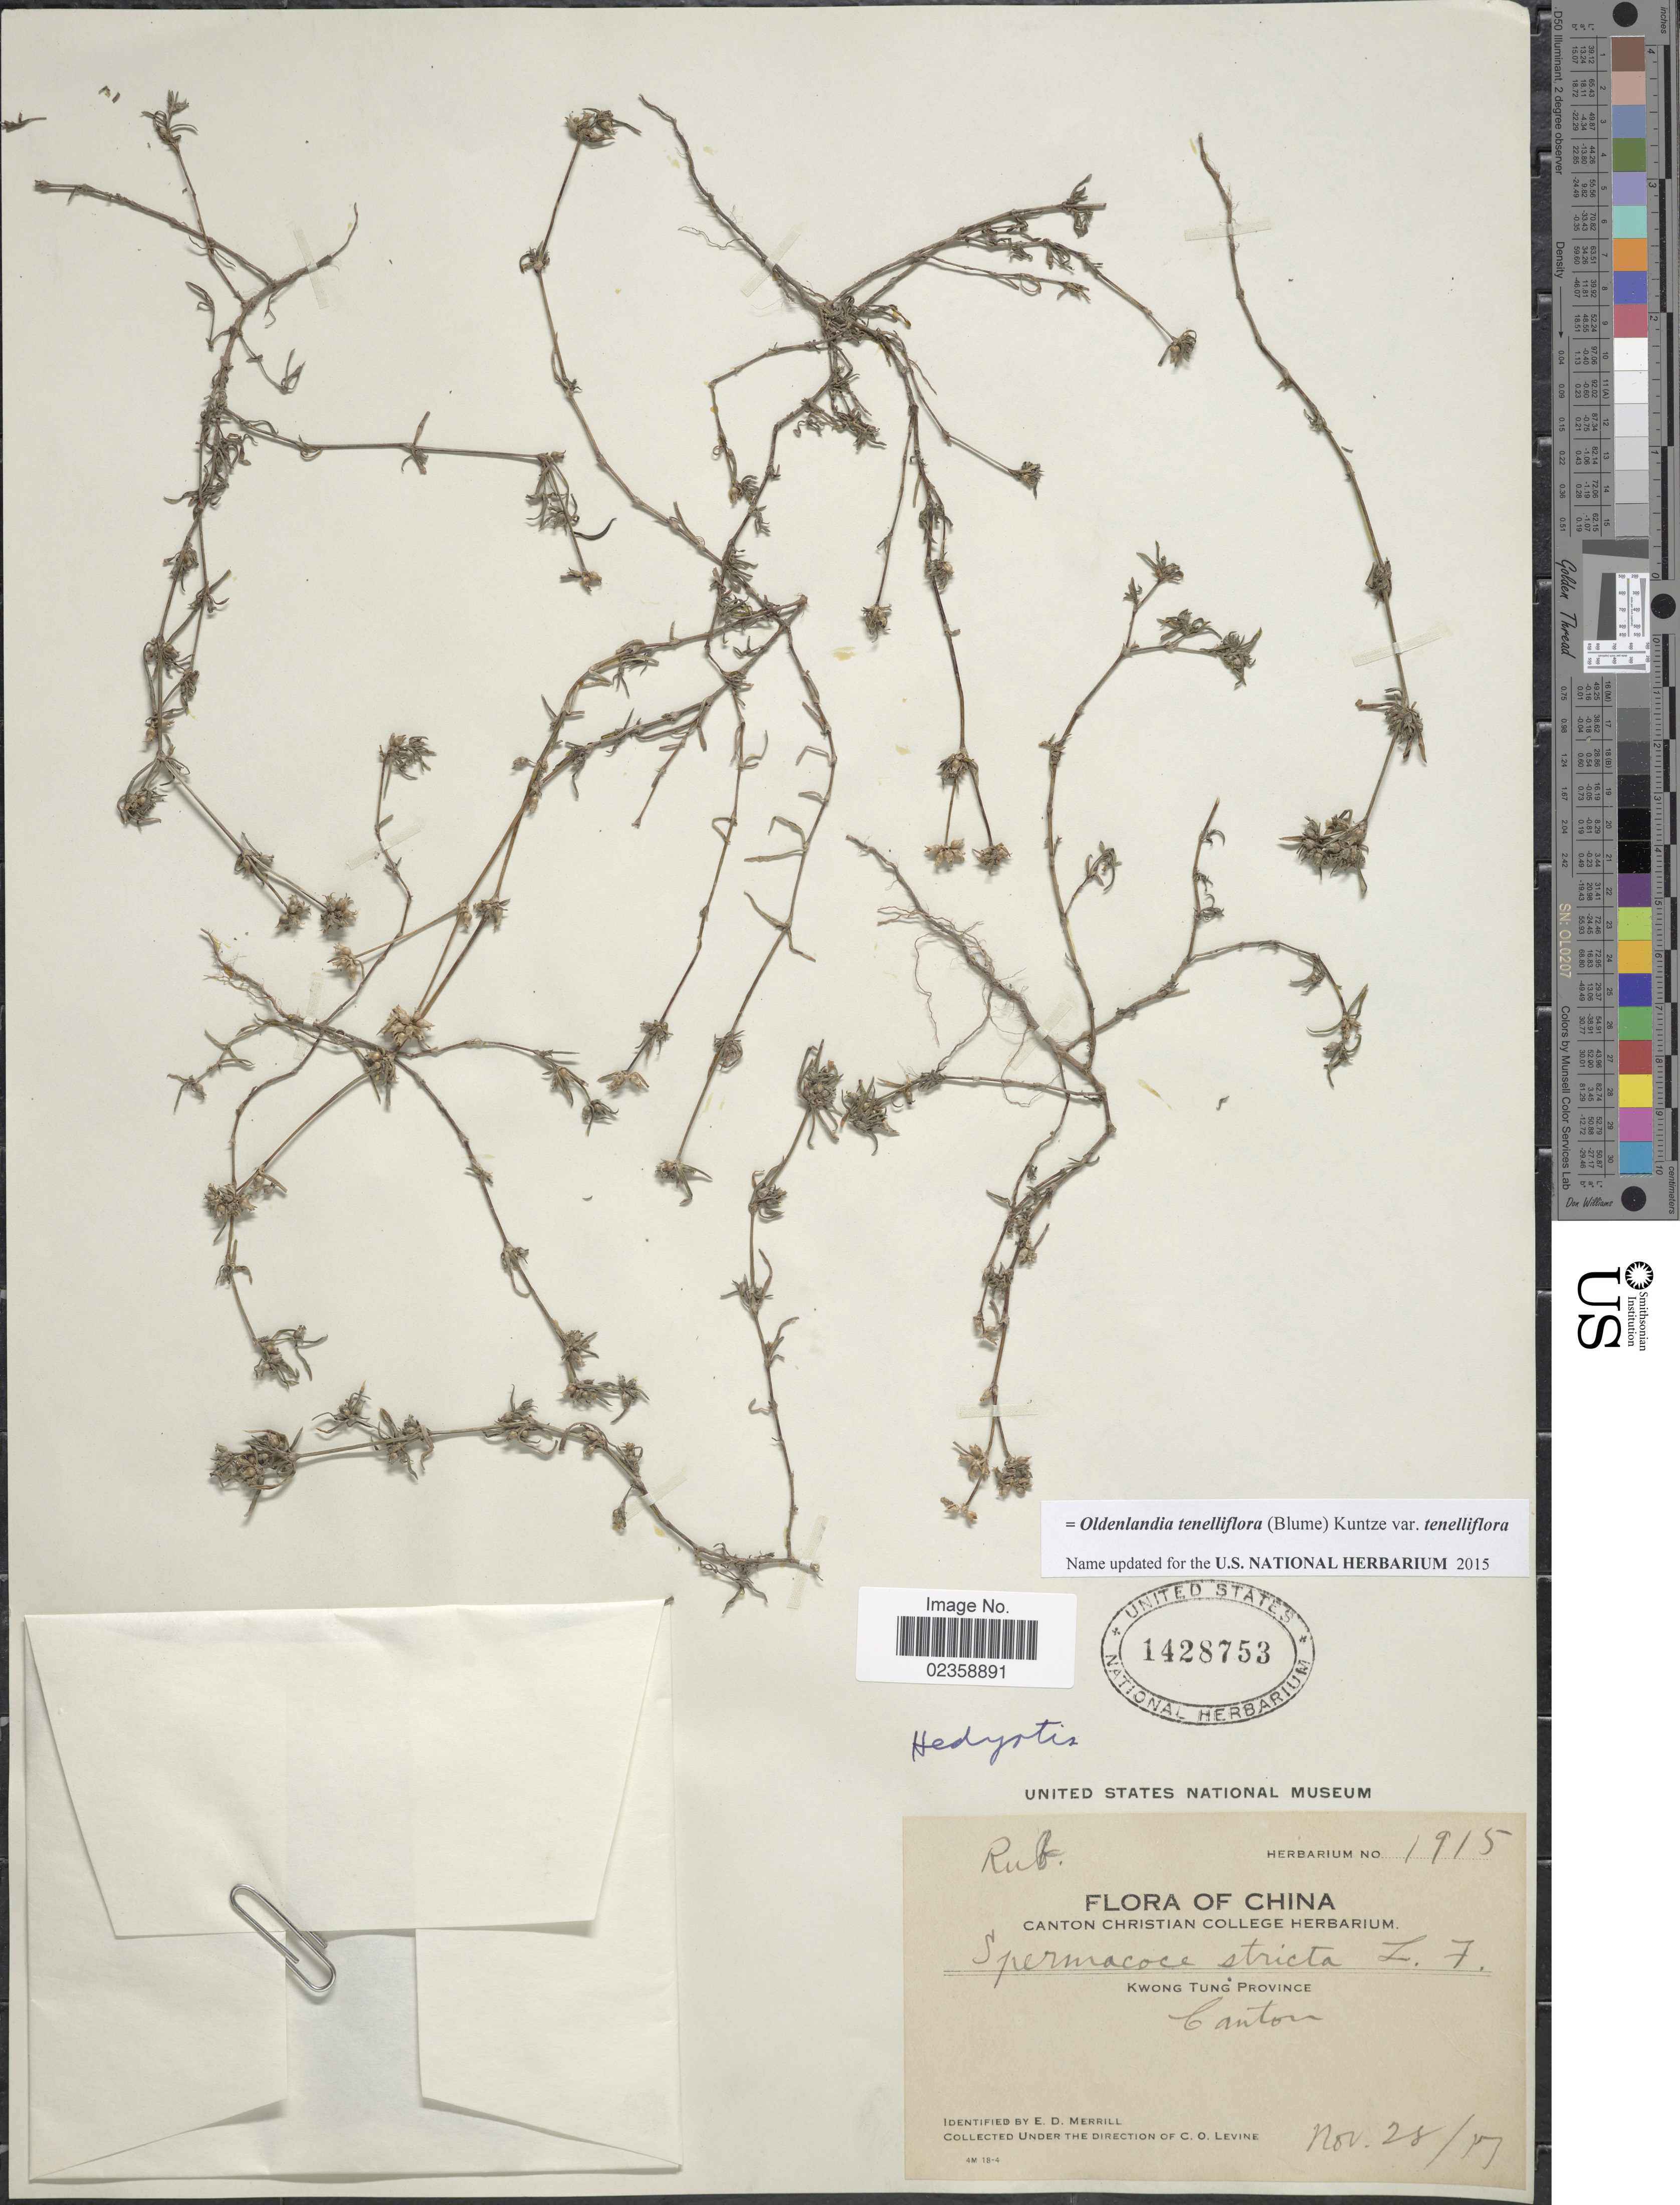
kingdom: Plantae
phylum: Tracheophyta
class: Magnoliopsida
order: Gentianales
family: Rubiaceae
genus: Oldenlandia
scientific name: Oldenlandia tenelliflora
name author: (Blume) Kuntze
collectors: E. D. Merrill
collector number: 1915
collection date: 1917-11-28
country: China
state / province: Guangdong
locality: Kwong Tung Province. Canton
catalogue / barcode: US 1428753